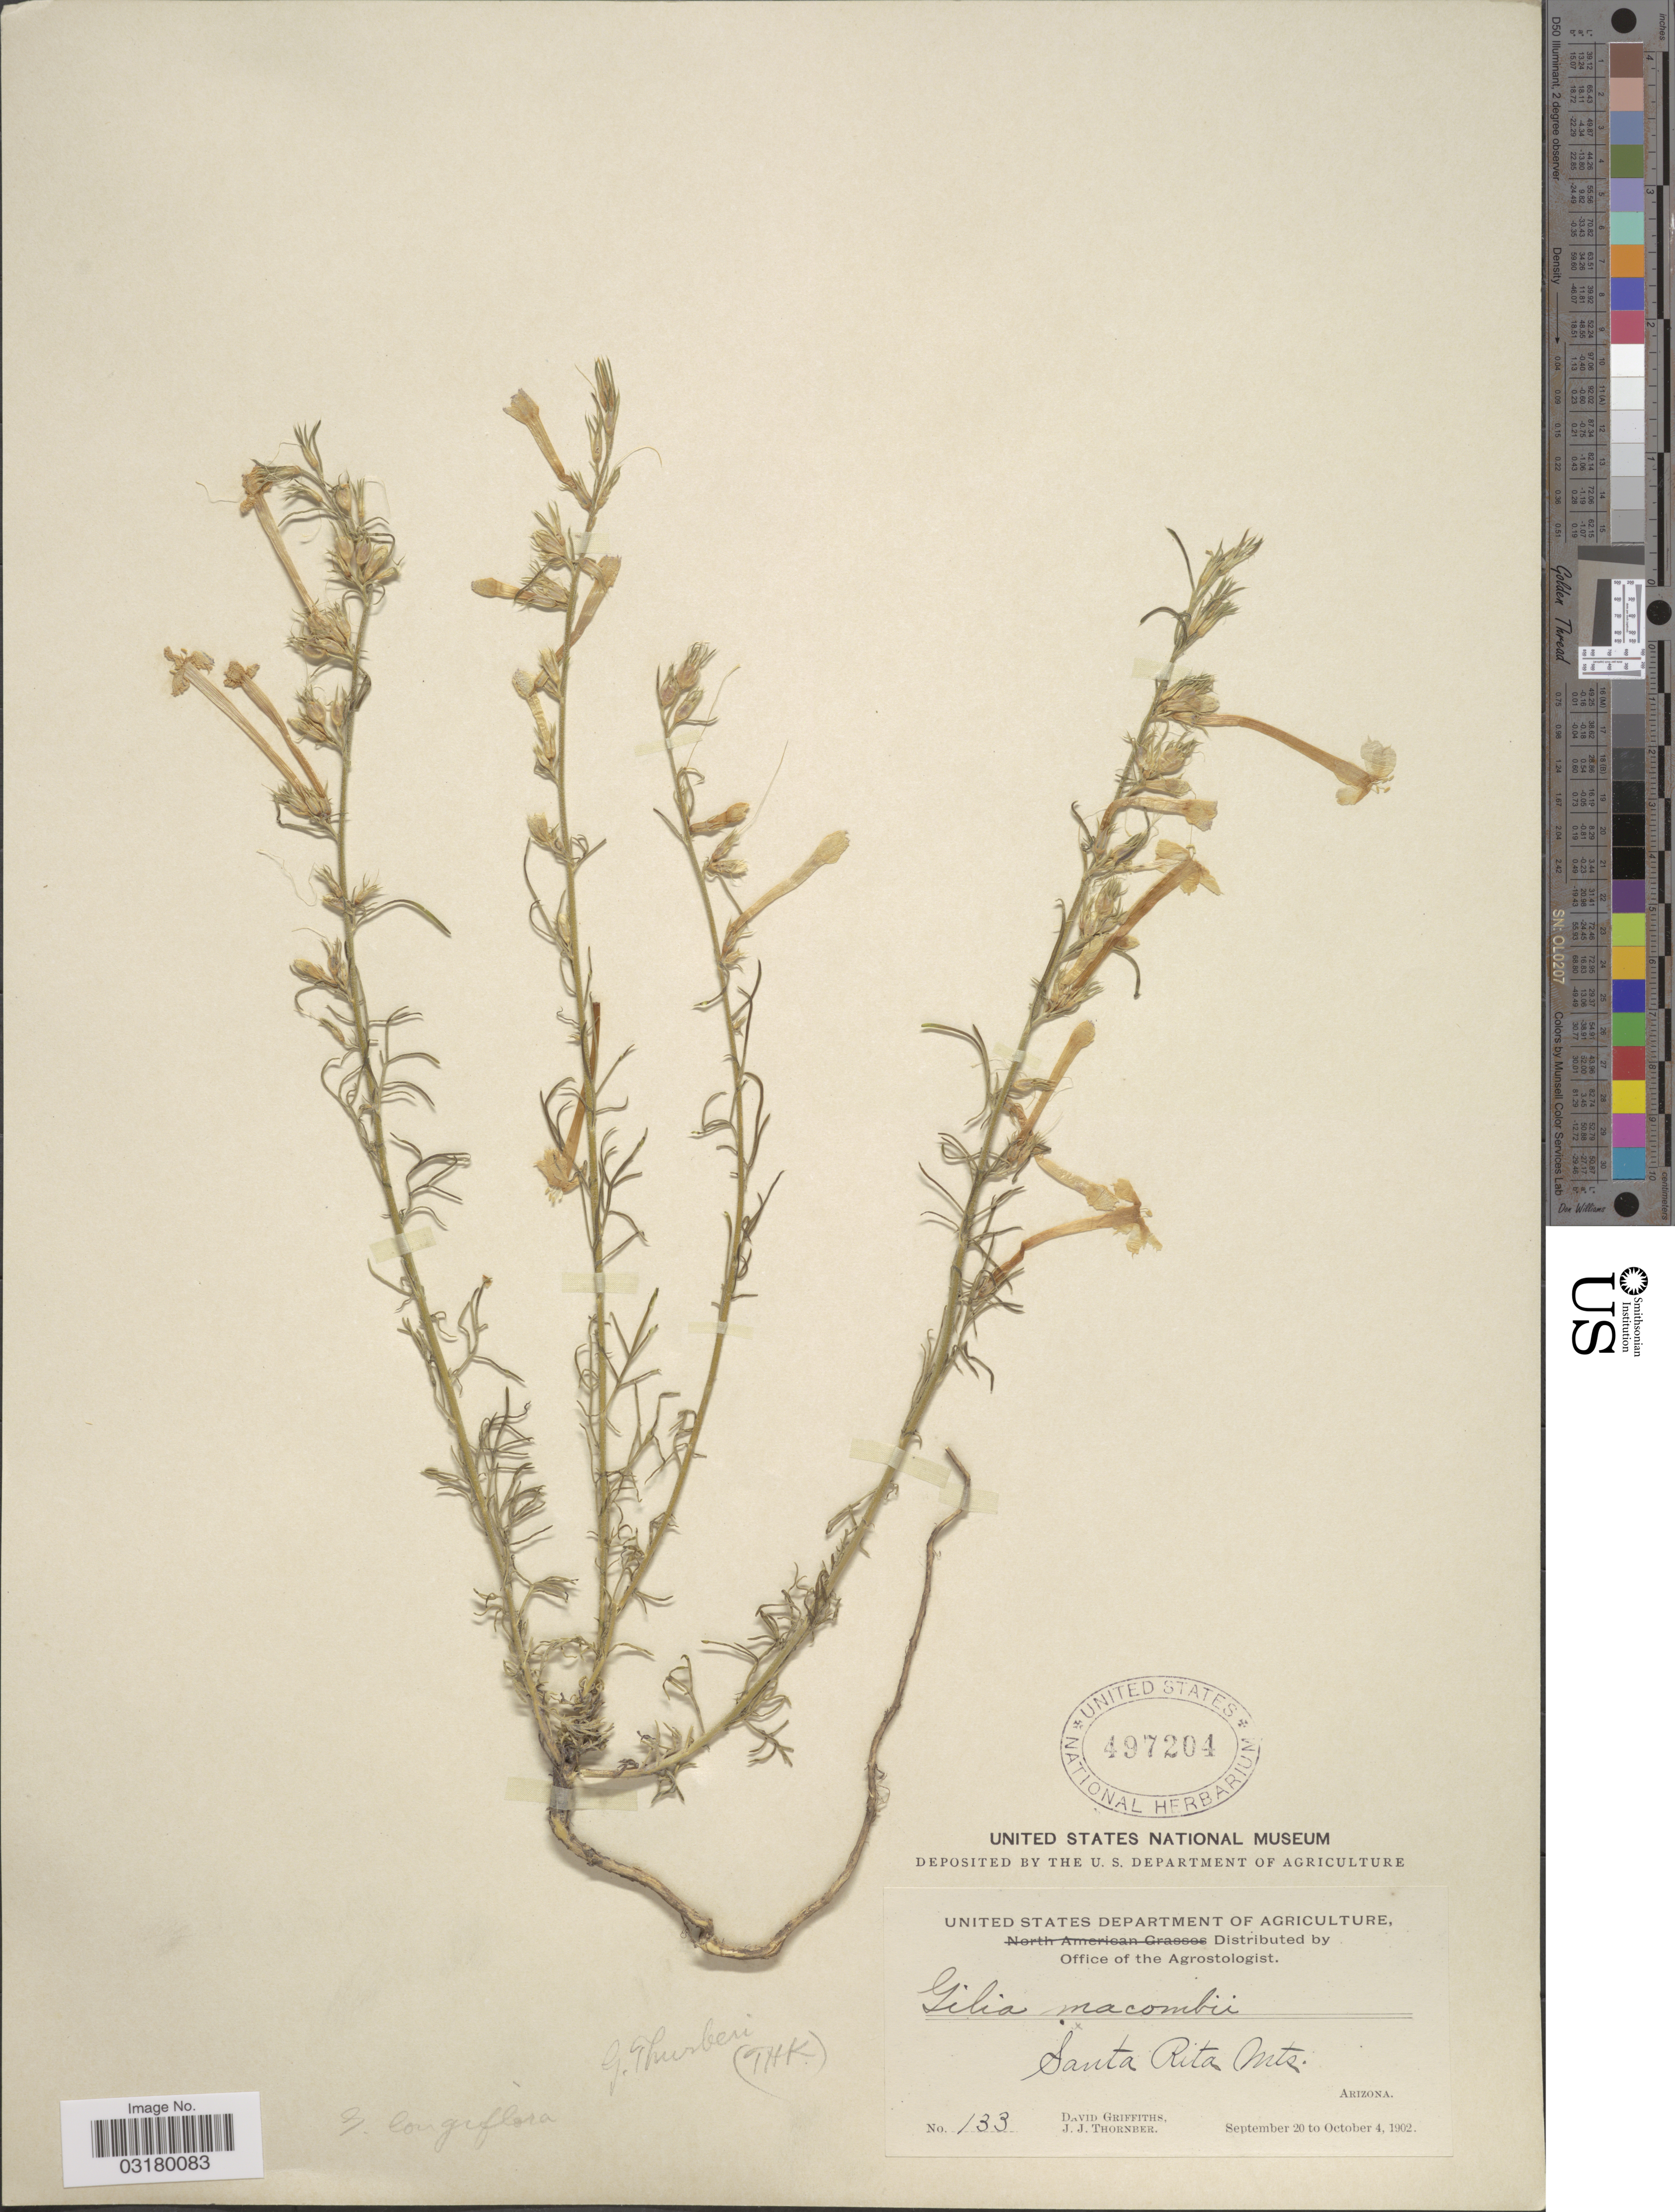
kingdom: Plantae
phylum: Tracheophyta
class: Magnoliopsida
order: Ericales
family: Polemoniaceae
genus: Ipomopsis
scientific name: Ipomopsis thurberi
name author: (A. Gray) V.E. Grant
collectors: D. Griffiths & J. Thornber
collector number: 133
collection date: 1902-09-20/1902-10-04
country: United States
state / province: Arizona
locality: Santa Rita Mts.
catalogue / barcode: US 497204